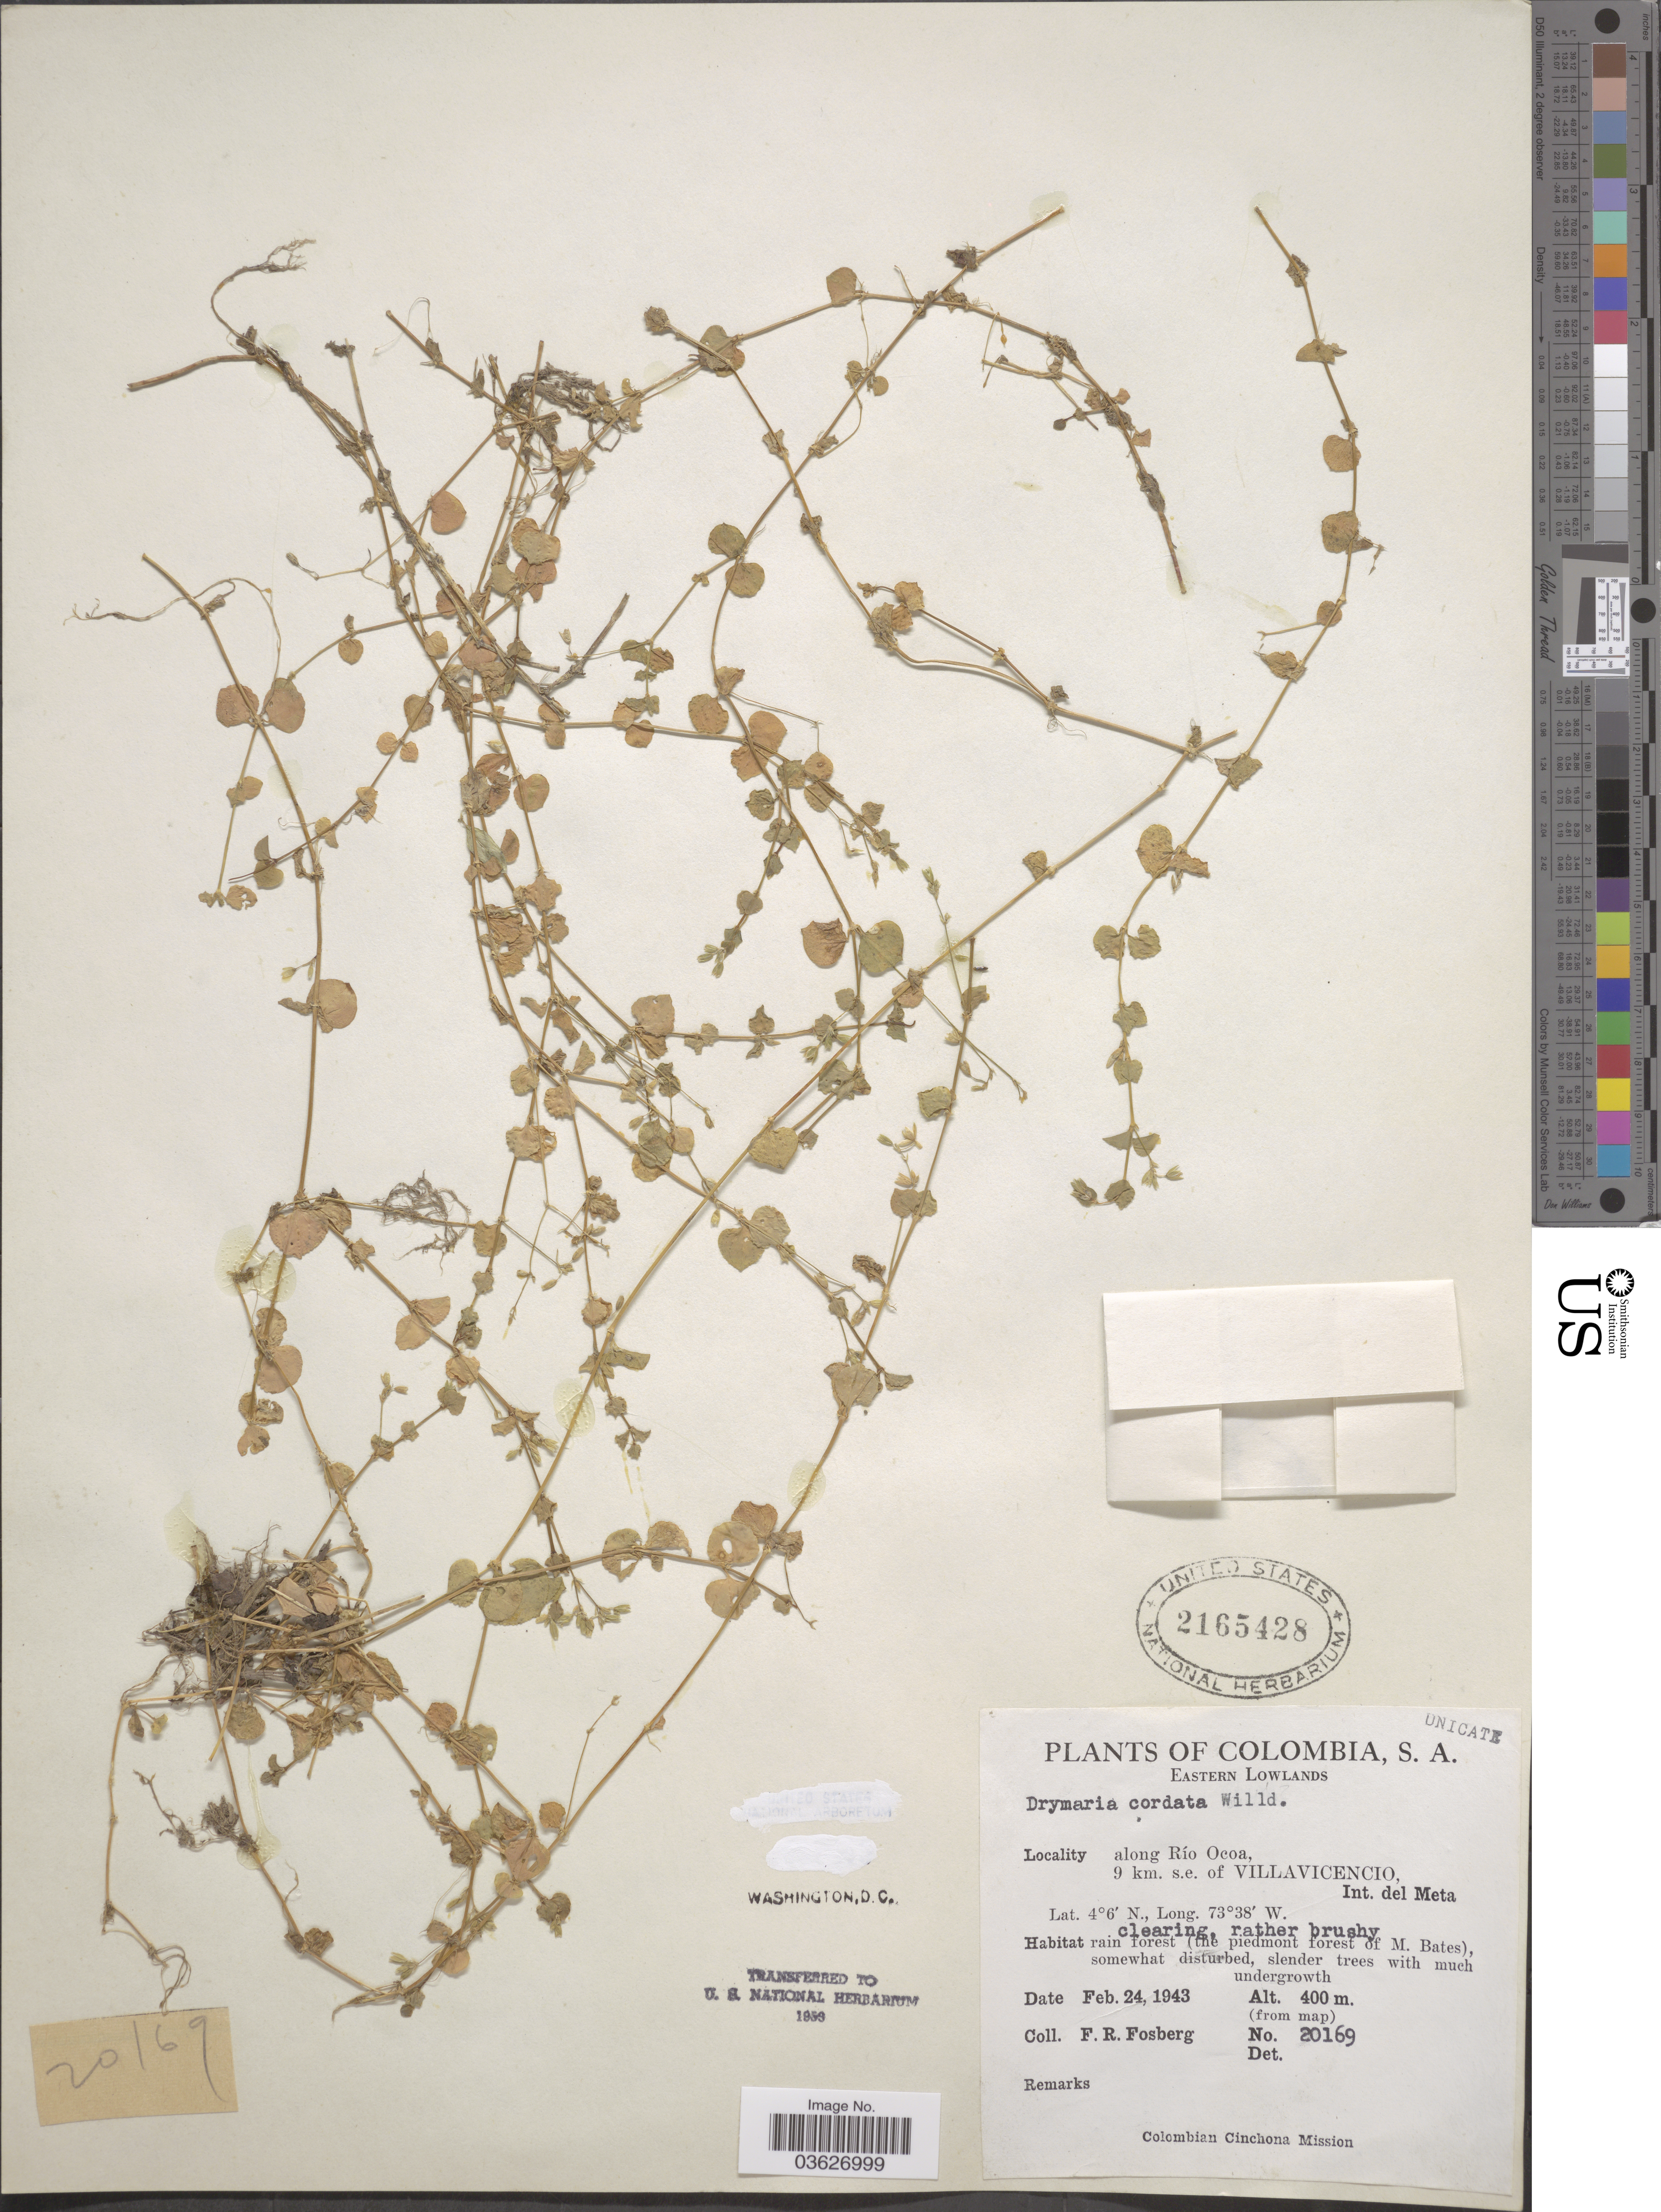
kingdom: Plantae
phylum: Tracheophyta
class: Magnoliopsida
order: Caryophyllales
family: Caryophyllaceae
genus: Drymaria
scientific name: Drymaria cordata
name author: (L.) Willd. ex Schult.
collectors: F. R. Fosberg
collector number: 20169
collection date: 1943-02-24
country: Colombia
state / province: Meta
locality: Eastern Lowlands. Along Río Ocoa, 9 km. s.e. of Villavicencio, Int. del Meta. (The Piedmont forest of M. Bates).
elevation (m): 400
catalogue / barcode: US 2165428